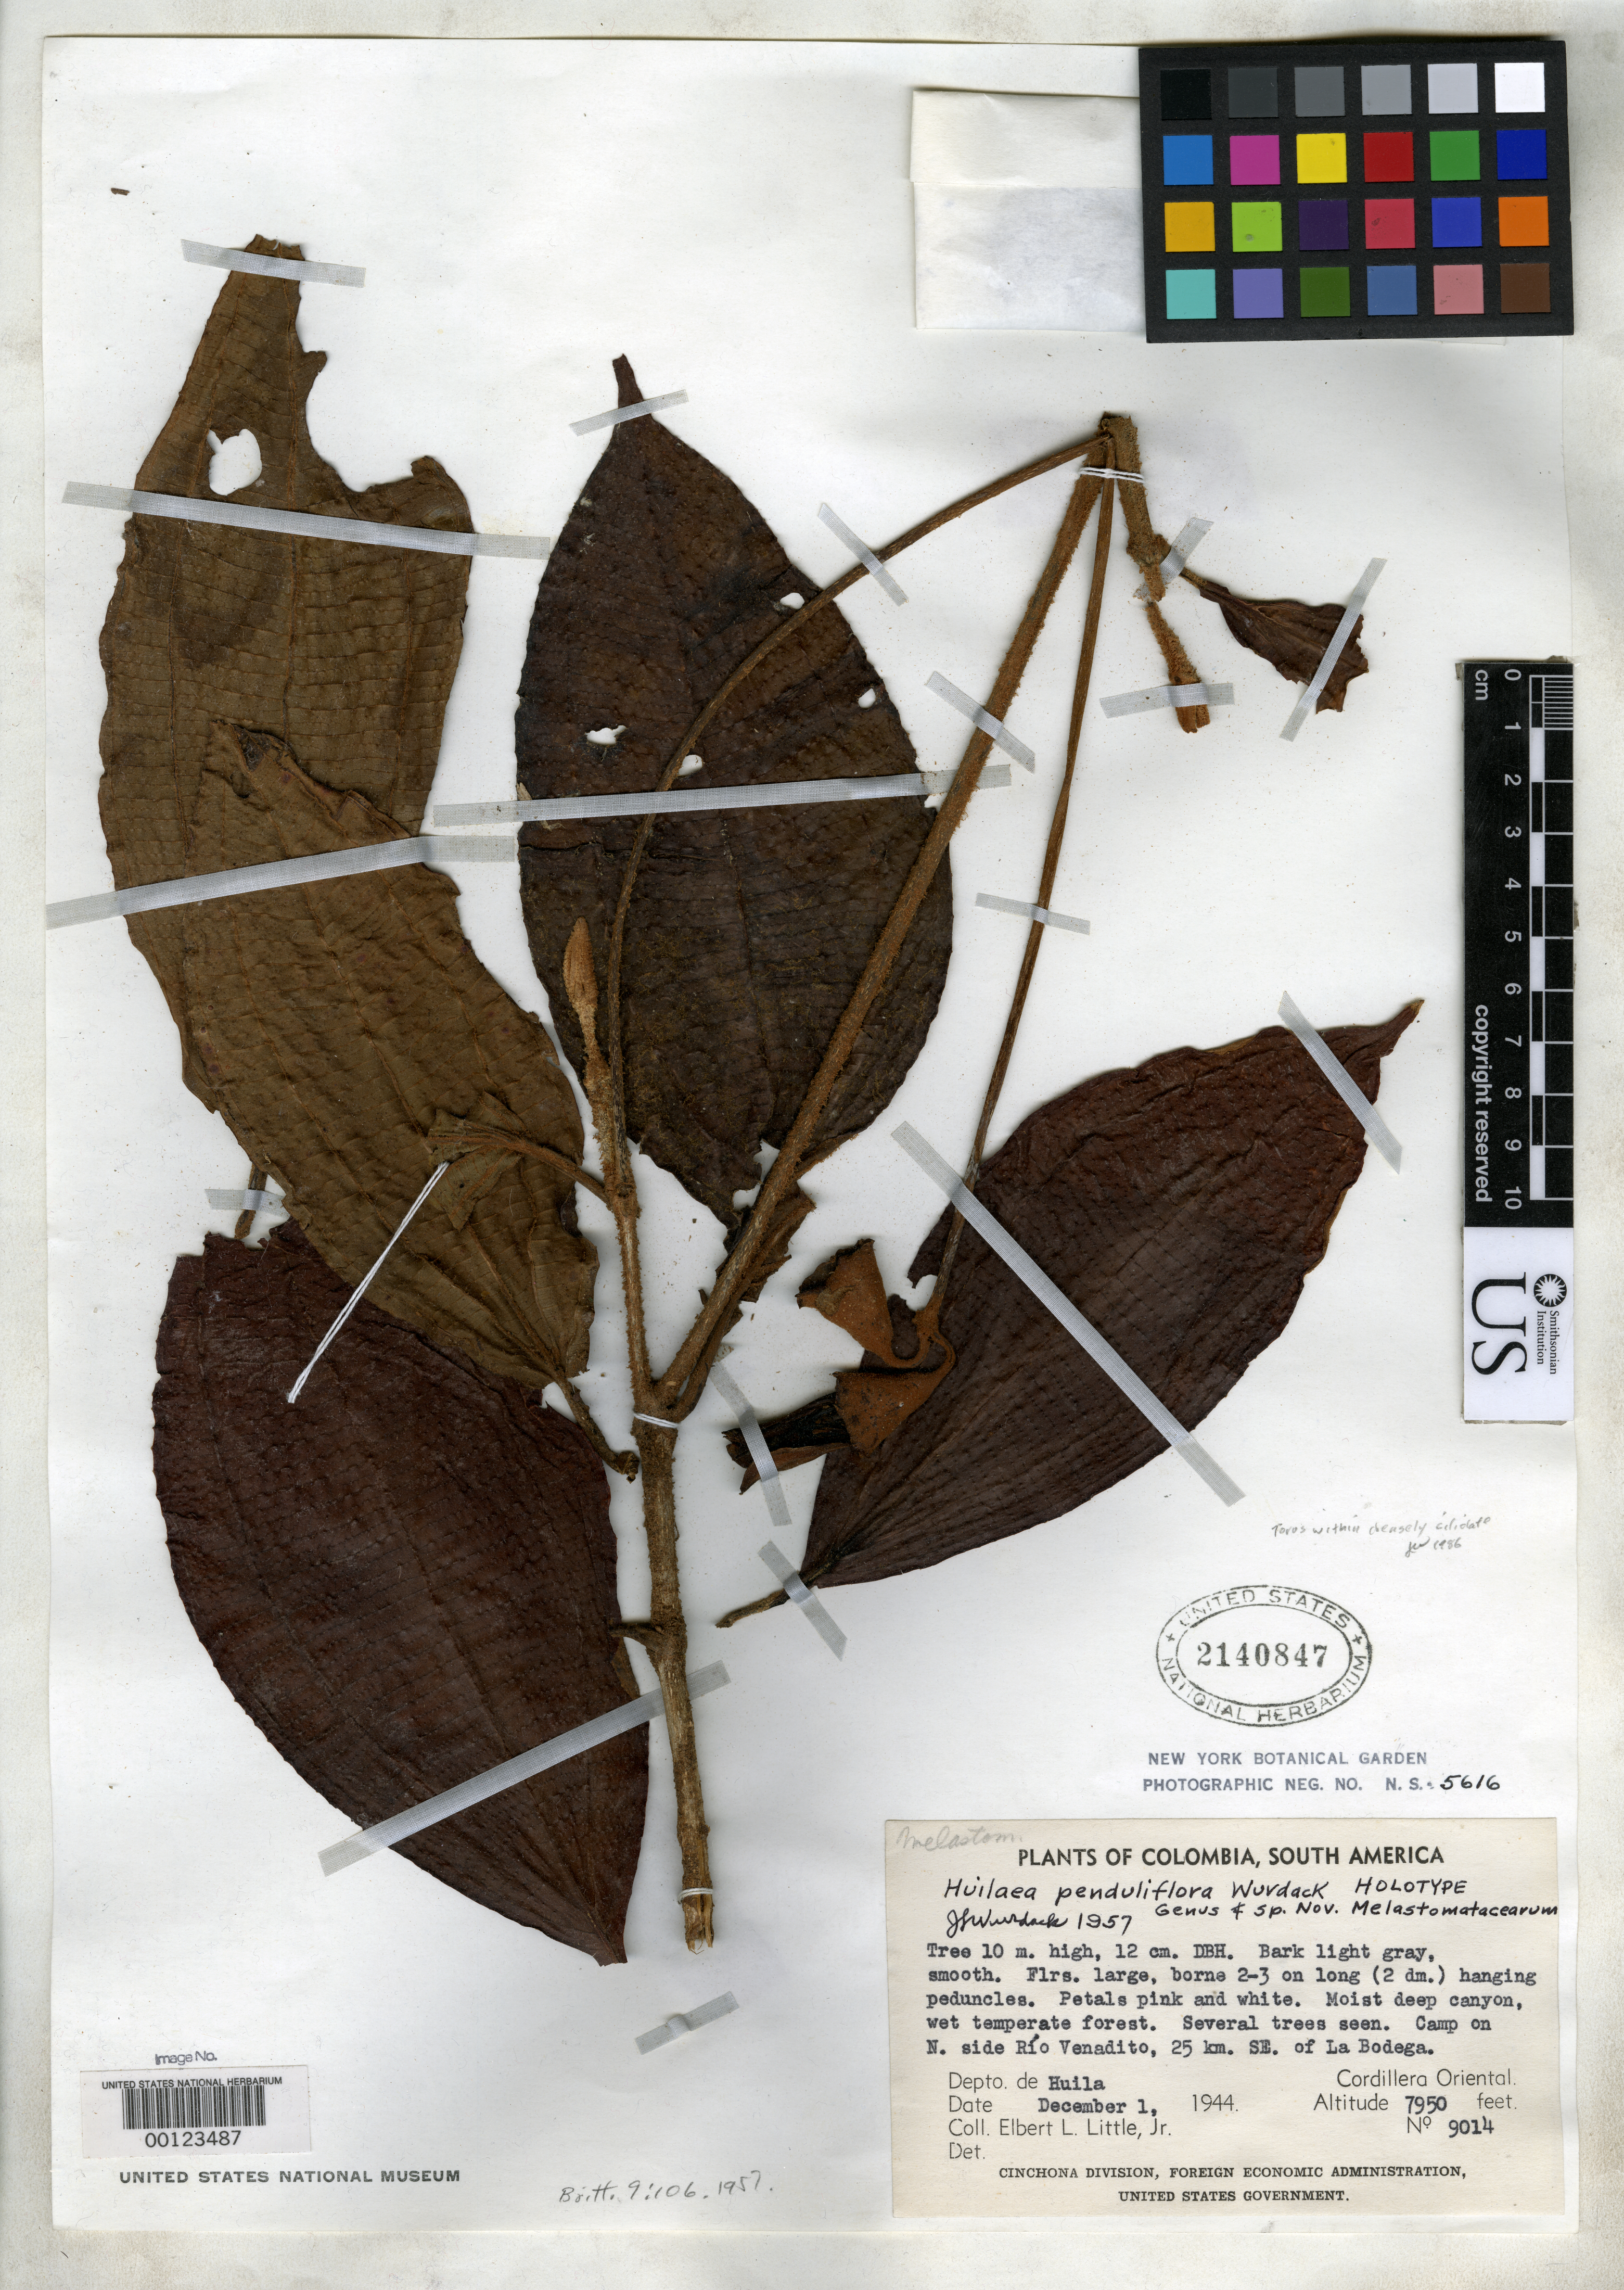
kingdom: Plantae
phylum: Tracheophyta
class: Magnoliopsida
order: Myrtales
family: Melastomataceae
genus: Huilaea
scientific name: Huilaea penduliflora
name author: Wurdack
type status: Holotype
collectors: E. L. Little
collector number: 9014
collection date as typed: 01 Dec 1944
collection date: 1944-12-01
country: Colombia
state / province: Huila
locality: N side of Rio Venadito, SE of La Bodega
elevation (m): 2423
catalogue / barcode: US 2140847